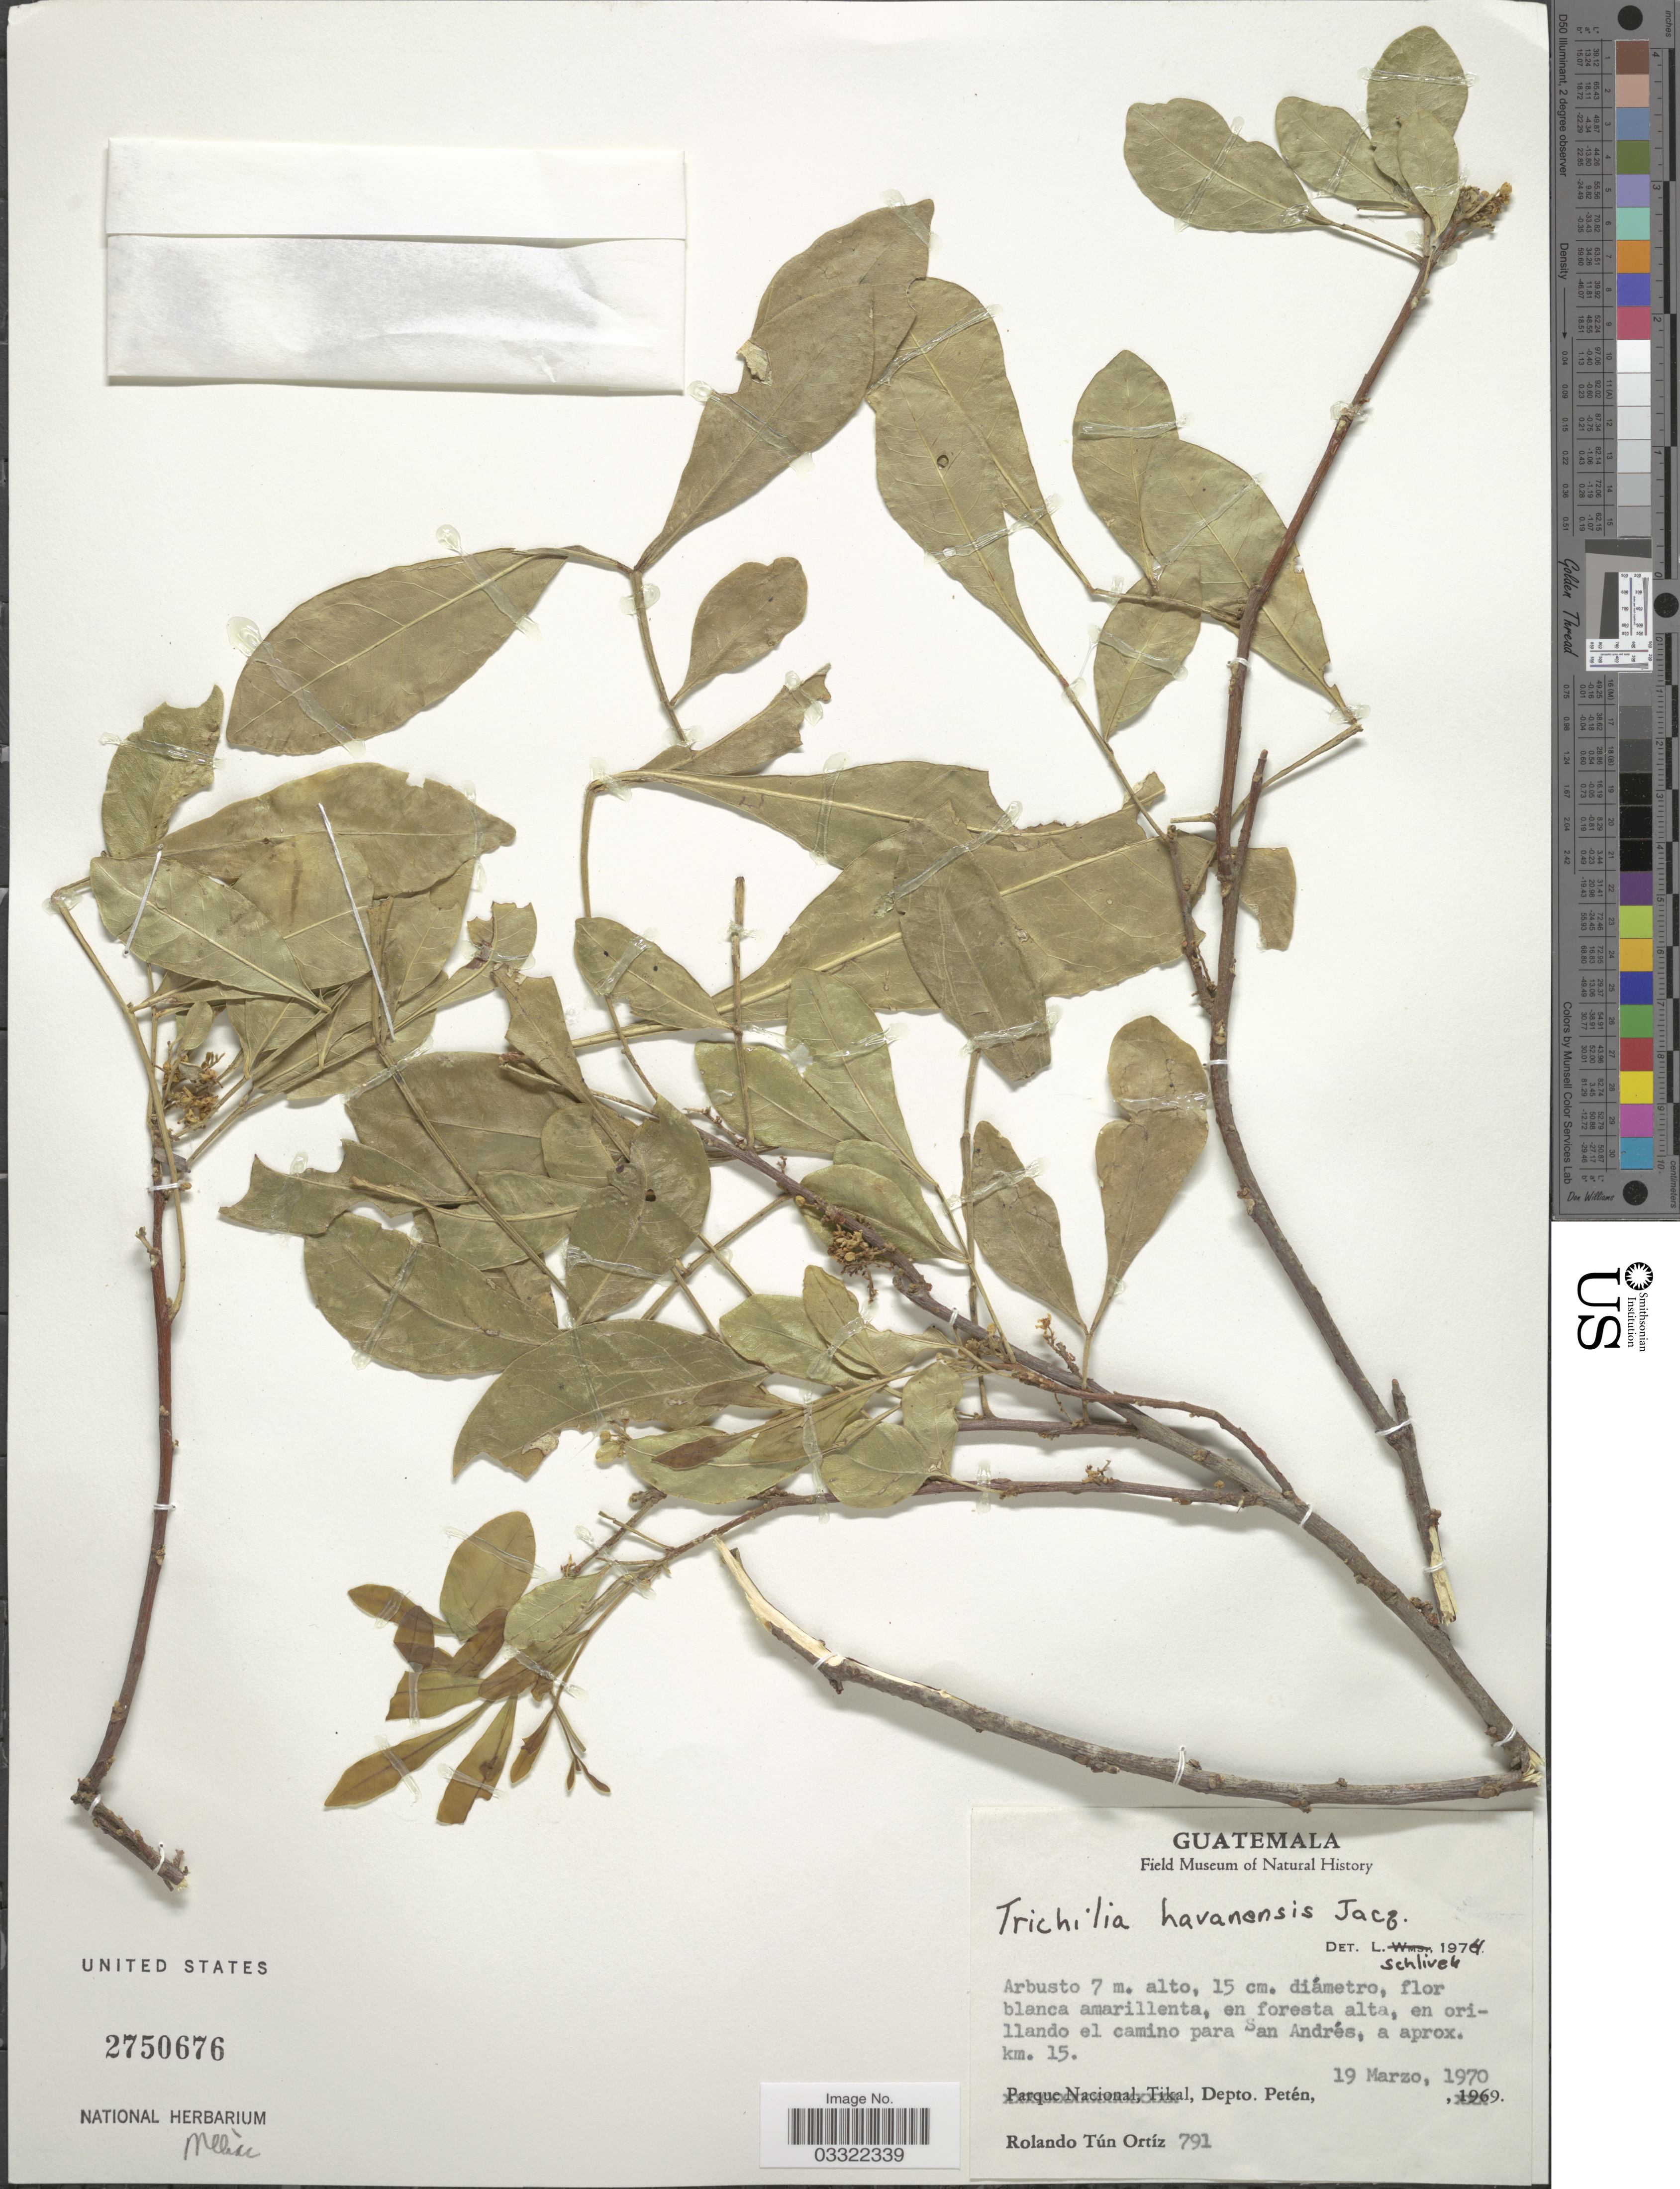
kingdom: Plantae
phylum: Tracheophyta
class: Magnoliopsida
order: Sapindales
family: Meliaceae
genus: Trichilia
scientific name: Trichilia havanensis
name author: Jacq.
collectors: R. Ortiz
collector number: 791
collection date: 1970-03-19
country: Guatemala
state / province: El Petén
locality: En orillando el camino para San Andrés, a aprox. km. 15. Dpto. Petén.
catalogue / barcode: US 2750676